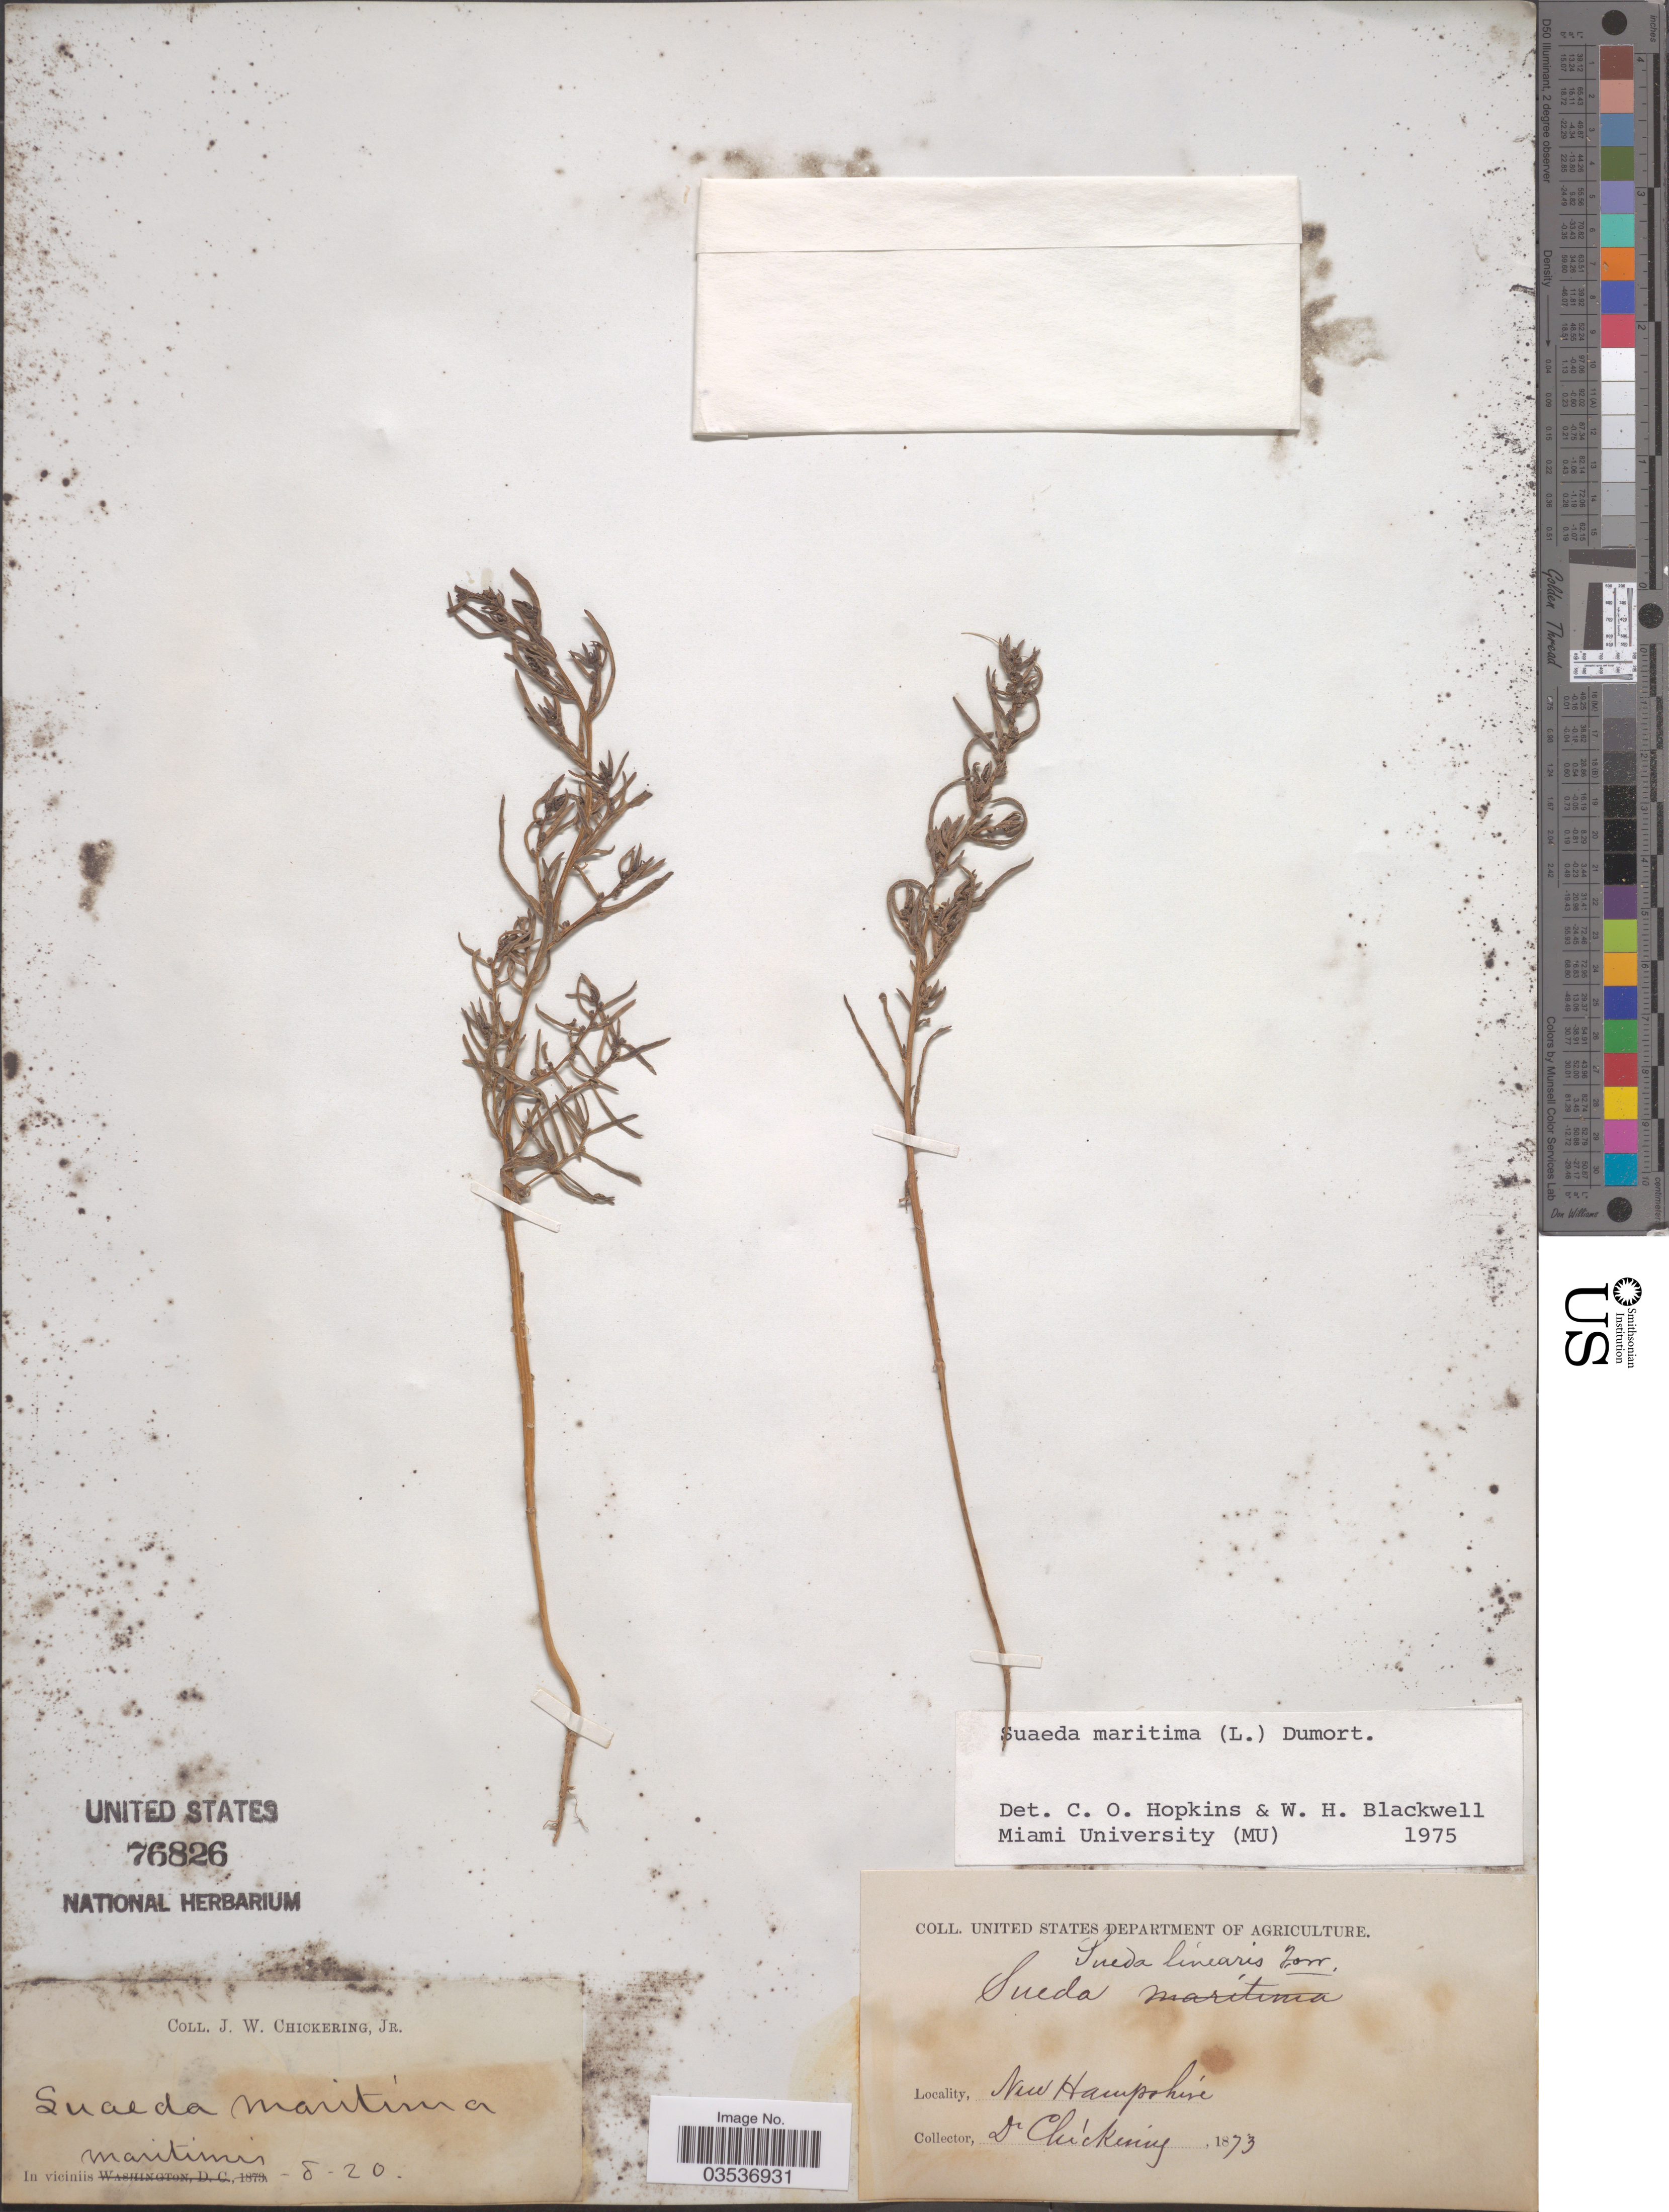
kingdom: Plantae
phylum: Tracheophyta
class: Magnoliopsida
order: Caryophyllales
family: Amaranthaceae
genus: Suaeda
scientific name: Suaeda maritima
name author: (L.) Dumort.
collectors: J. W. Chickering Jr.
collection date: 1873-08-20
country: United States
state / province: New Hampshire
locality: In viciniis maritimis.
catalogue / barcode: US 76826